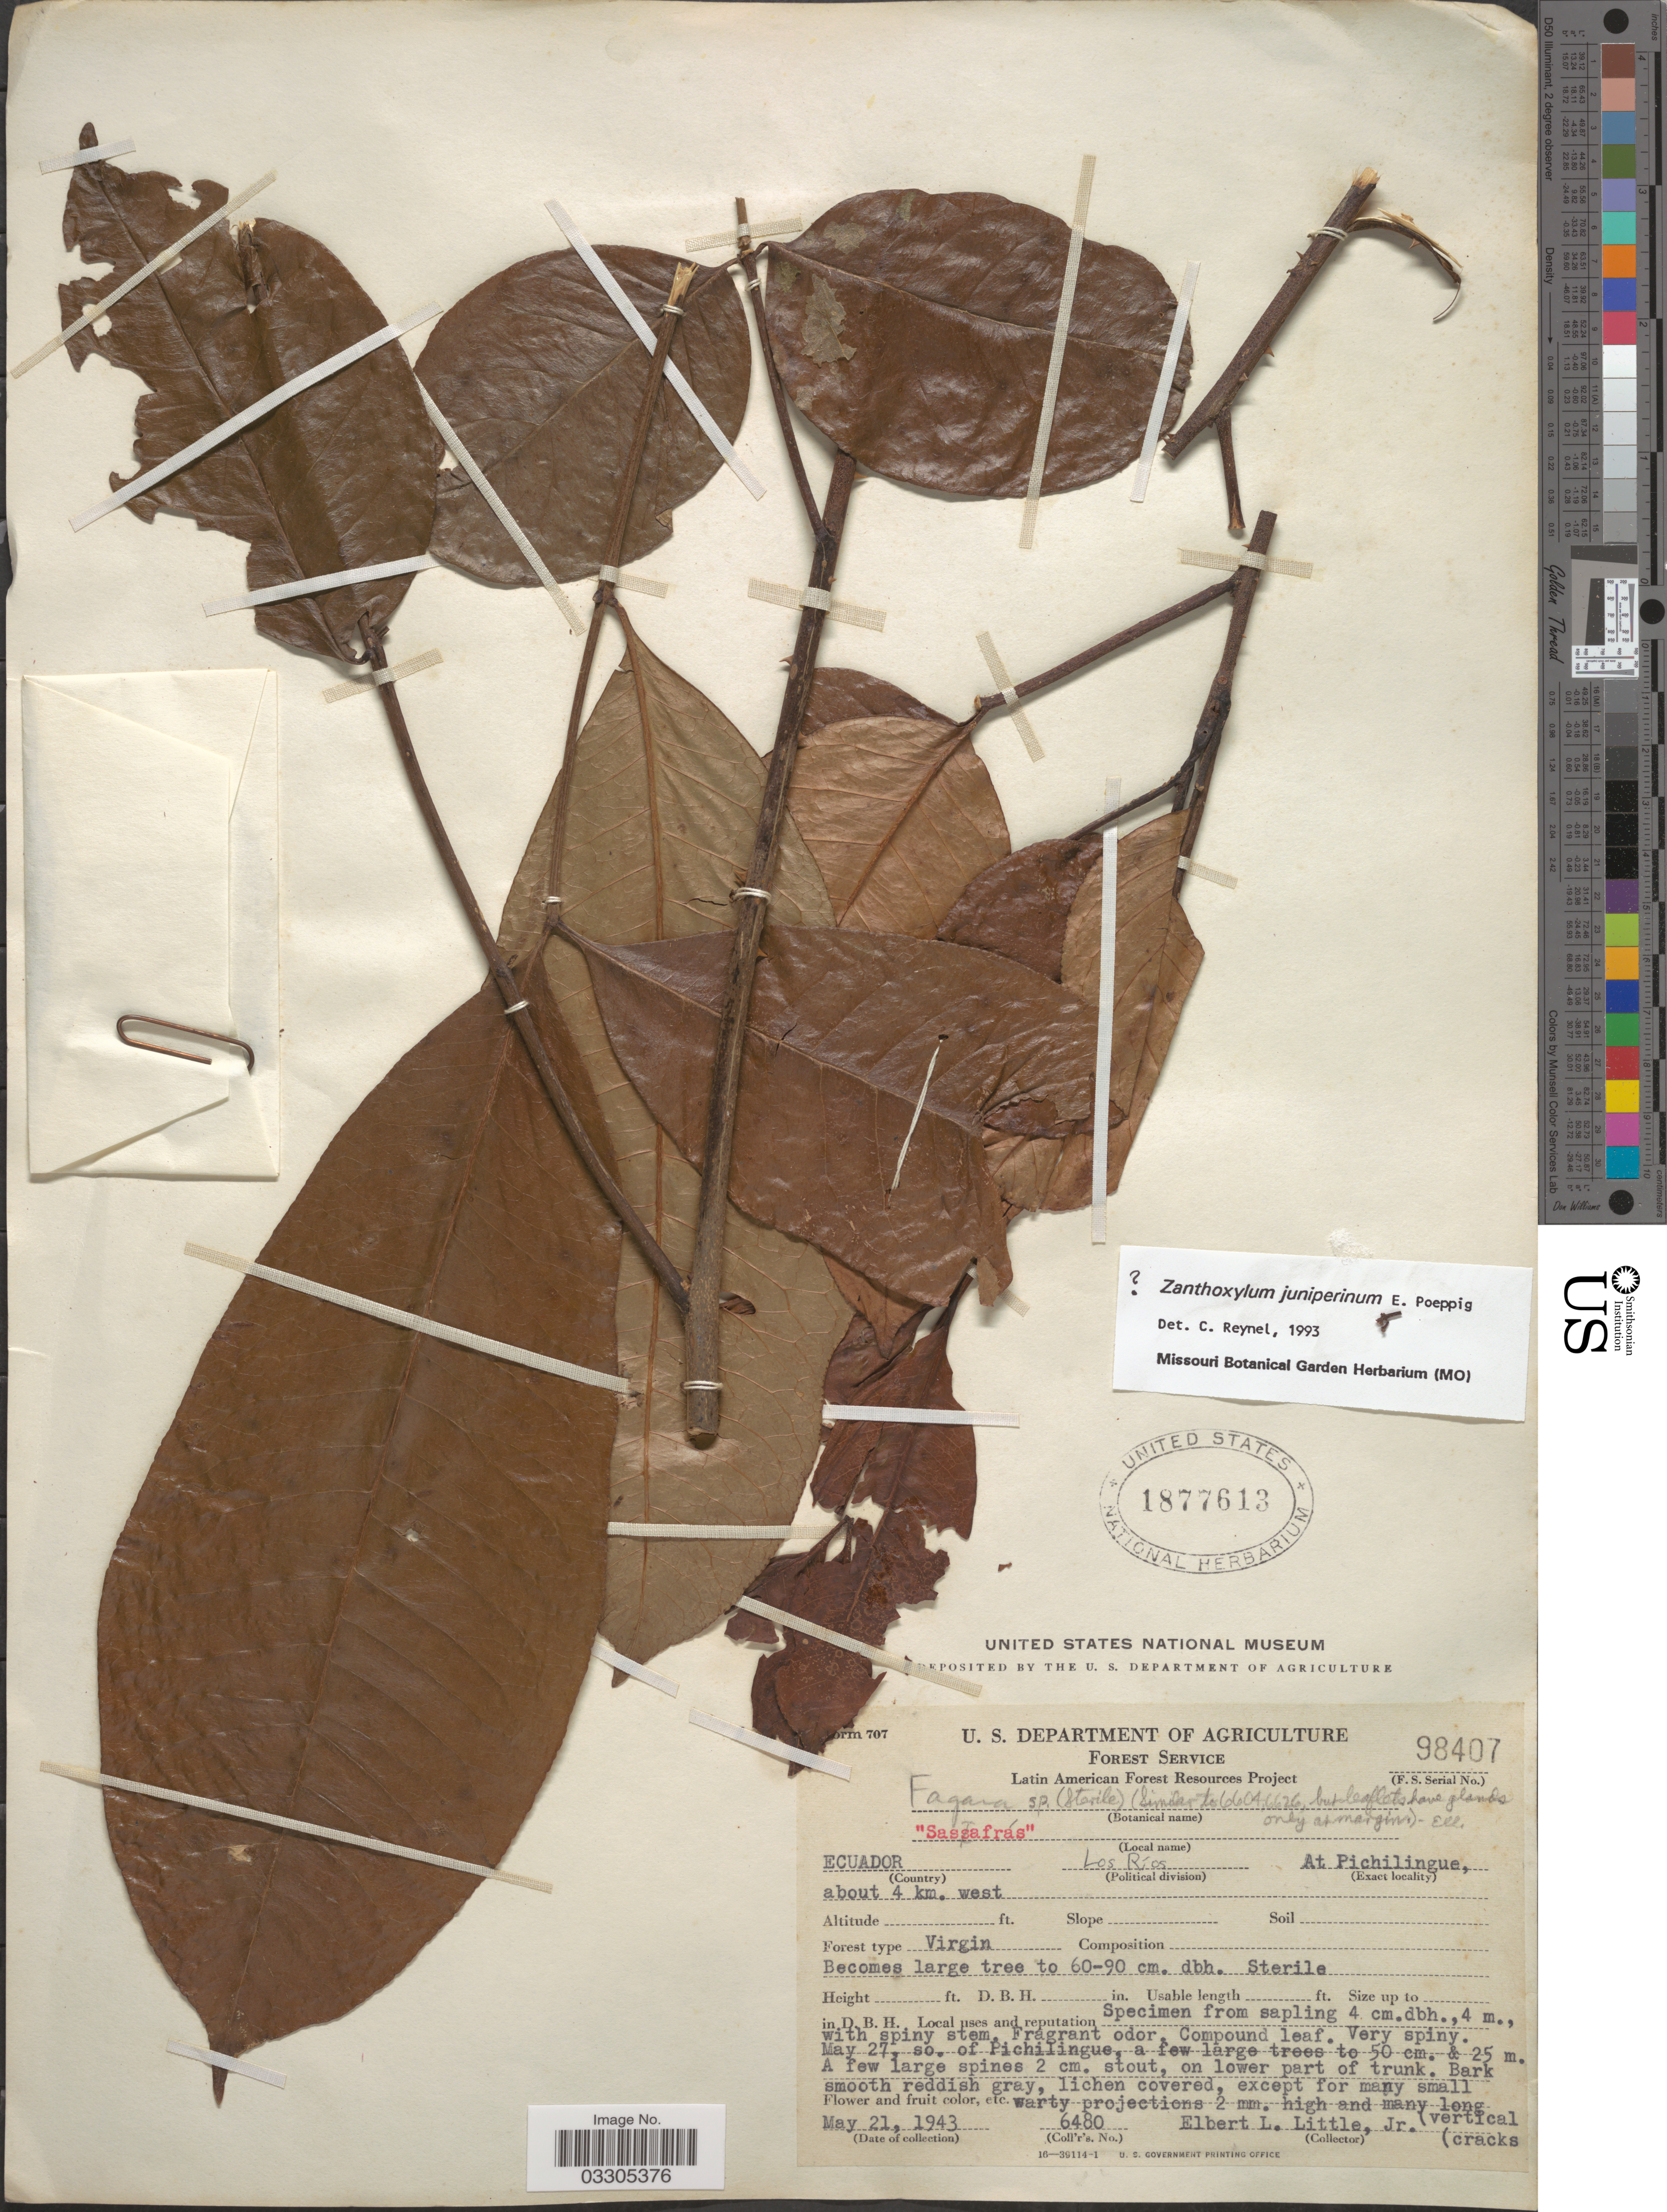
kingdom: Plantae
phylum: Tracheophyta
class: Magnoliopsida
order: Sapindales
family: Rutaceae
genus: Zanthoxylum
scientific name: Zanthoxylum juniperinum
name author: Poepp.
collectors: E. L. Little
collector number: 6480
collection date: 1943-05-21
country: Ecuador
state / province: Los Ríos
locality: At Pichilingue, about 4 km. west.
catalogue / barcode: US 1877613